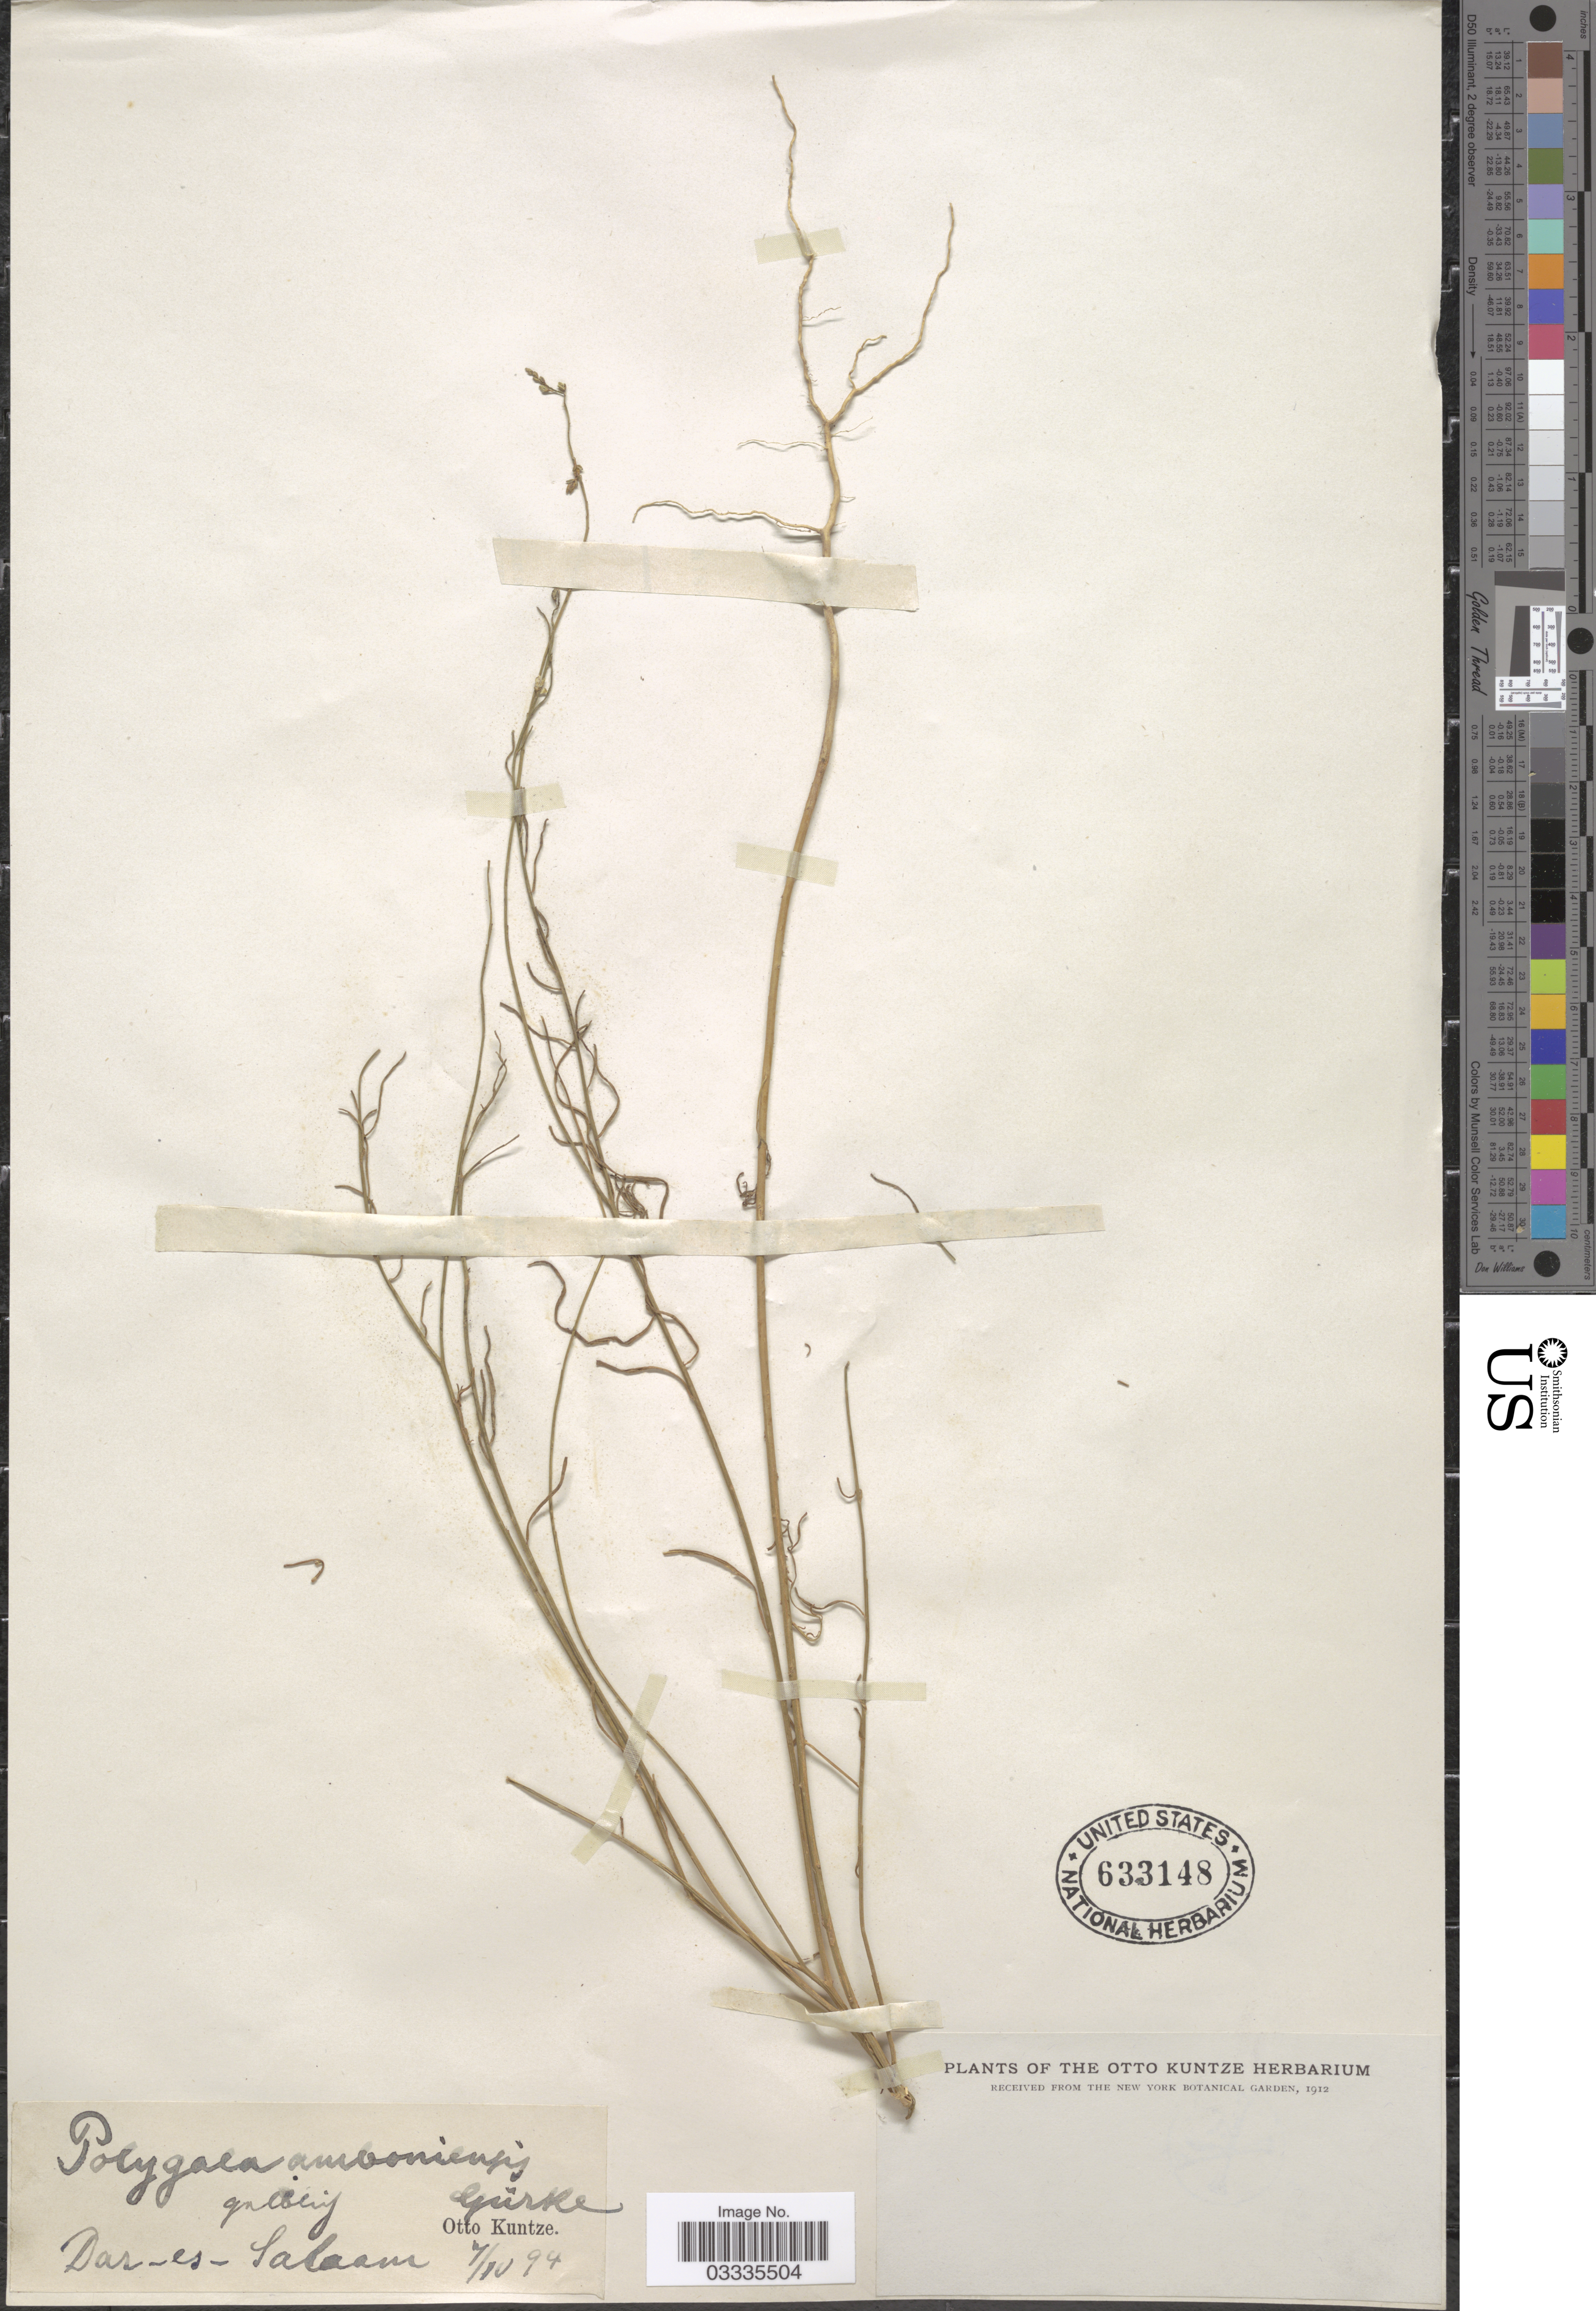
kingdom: Plantae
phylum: Tracheophyta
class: Magnoliopsida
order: Fabales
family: Polygalaceae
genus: Polygala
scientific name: Polygala amboniensis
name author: Gürke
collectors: C.E.O. Kuntze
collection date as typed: Transcribed d/m/y: 7/10/94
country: Tanzania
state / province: Dar es Salaam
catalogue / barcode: US 633148